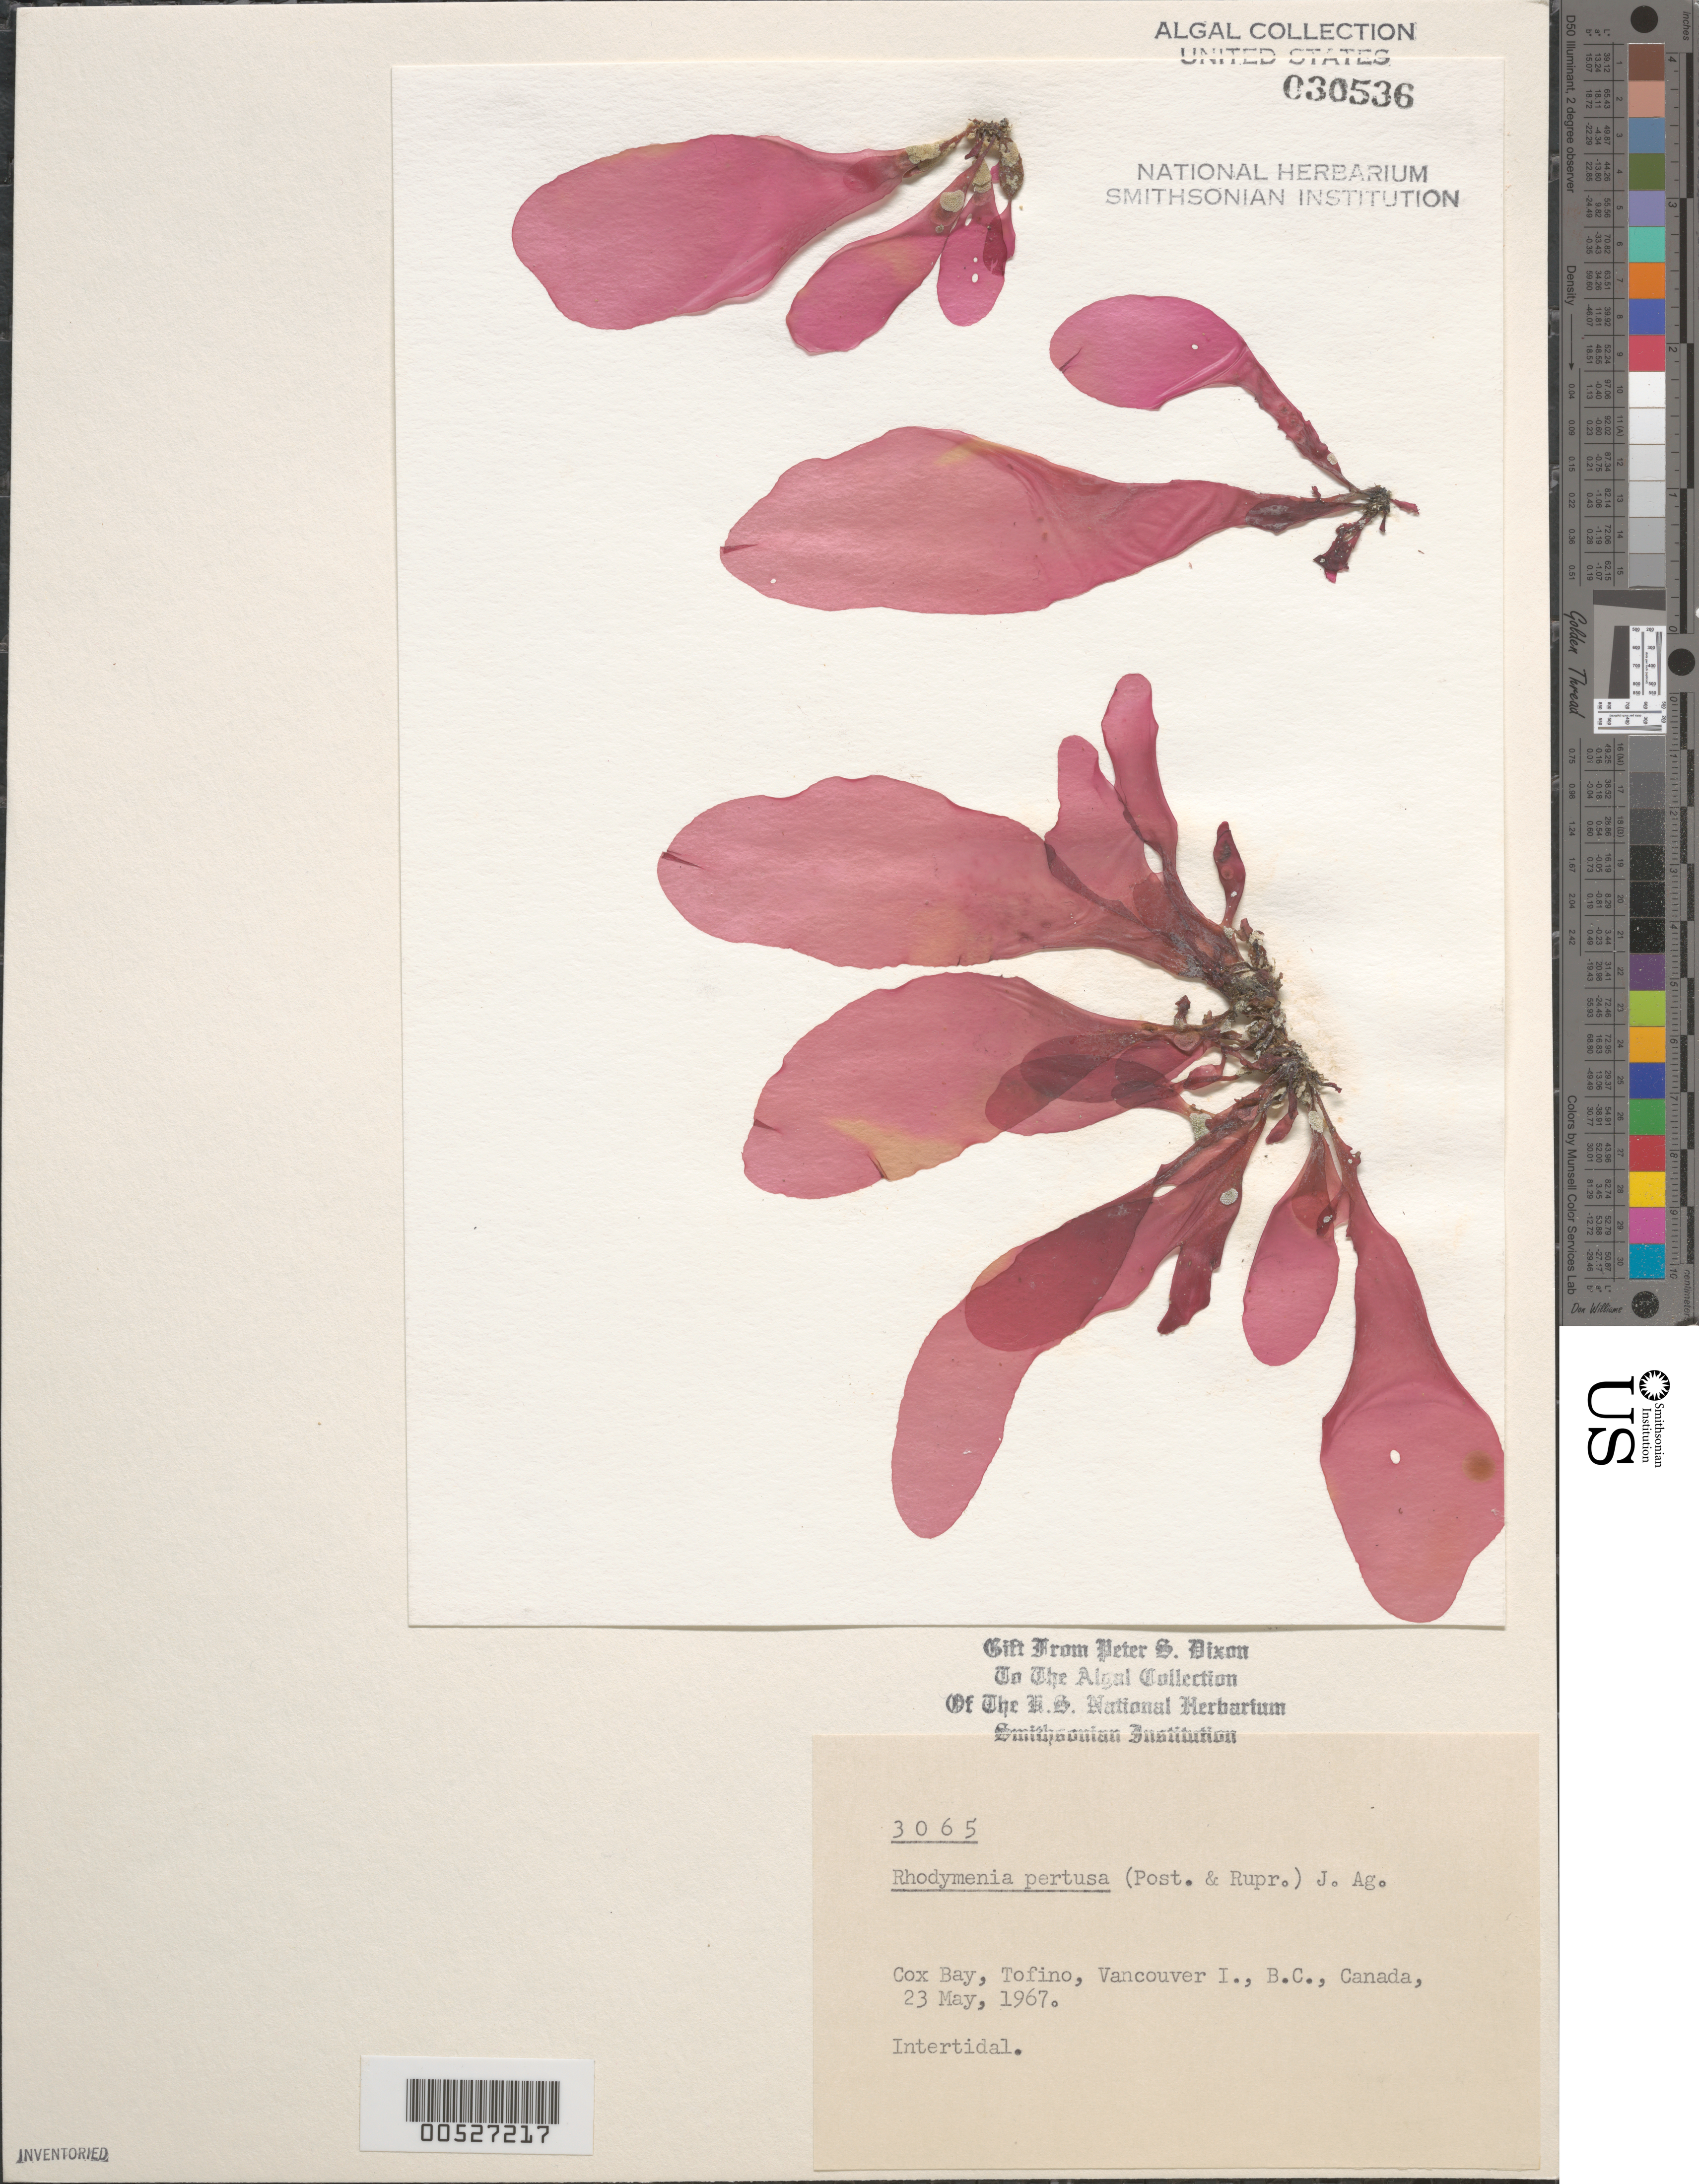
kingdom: Plantae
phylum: Rhodophyta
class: Florideophyceae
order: Rhodymeniales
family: Rhodymeniaceae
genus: Rhodymenia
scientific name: Rhodymenia pertusa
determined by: Dixon, P. S.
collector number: PSD 3065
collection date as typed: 23 May 1967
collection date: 1967-05-23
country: Canada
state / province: British Columbia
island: Vancouver Island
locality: Cox Bay, Tofino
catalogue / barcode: US 30536